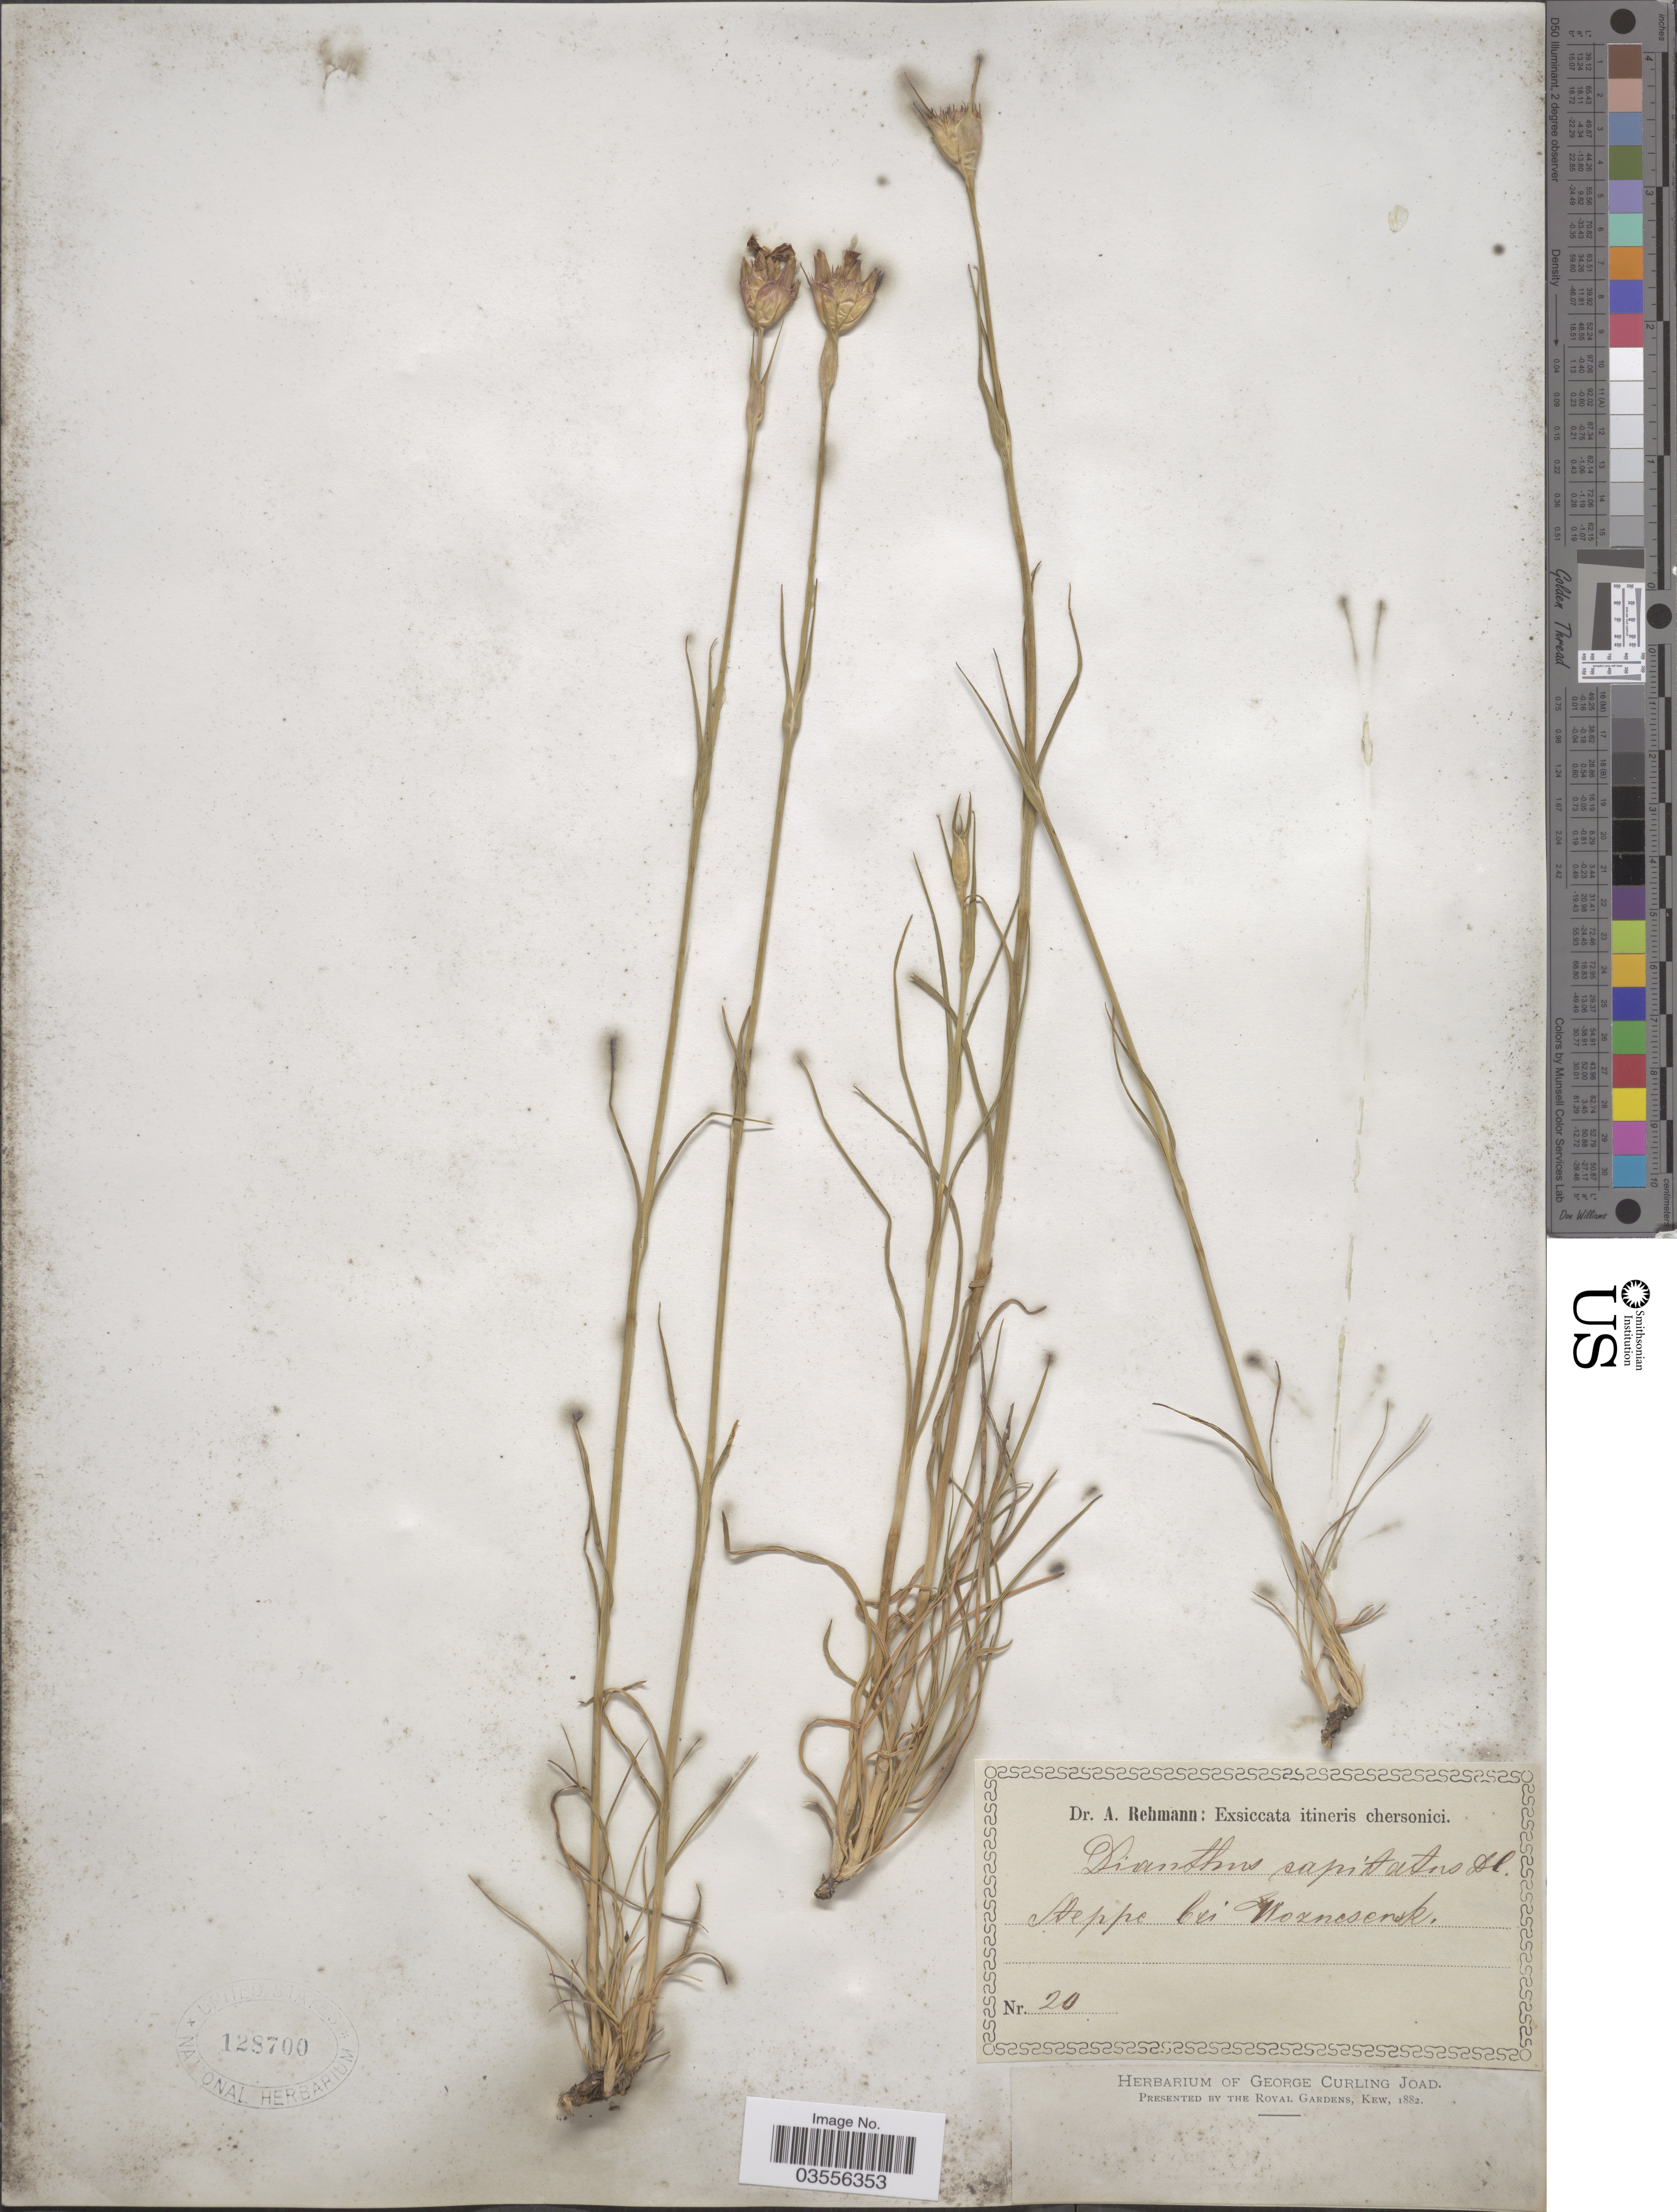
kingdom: Plantae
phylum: Tracheophyta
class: Magnoliopsida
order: Caryophyllales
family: Caryophyllaceae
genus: Dianthus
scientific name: Dianthus capitatus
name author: J. St.-Hil.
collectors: A. Rehmann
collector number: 20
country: Ukraine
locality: Itineris chersonici. Steppe bei Woznesensk.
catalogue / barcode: US 128700